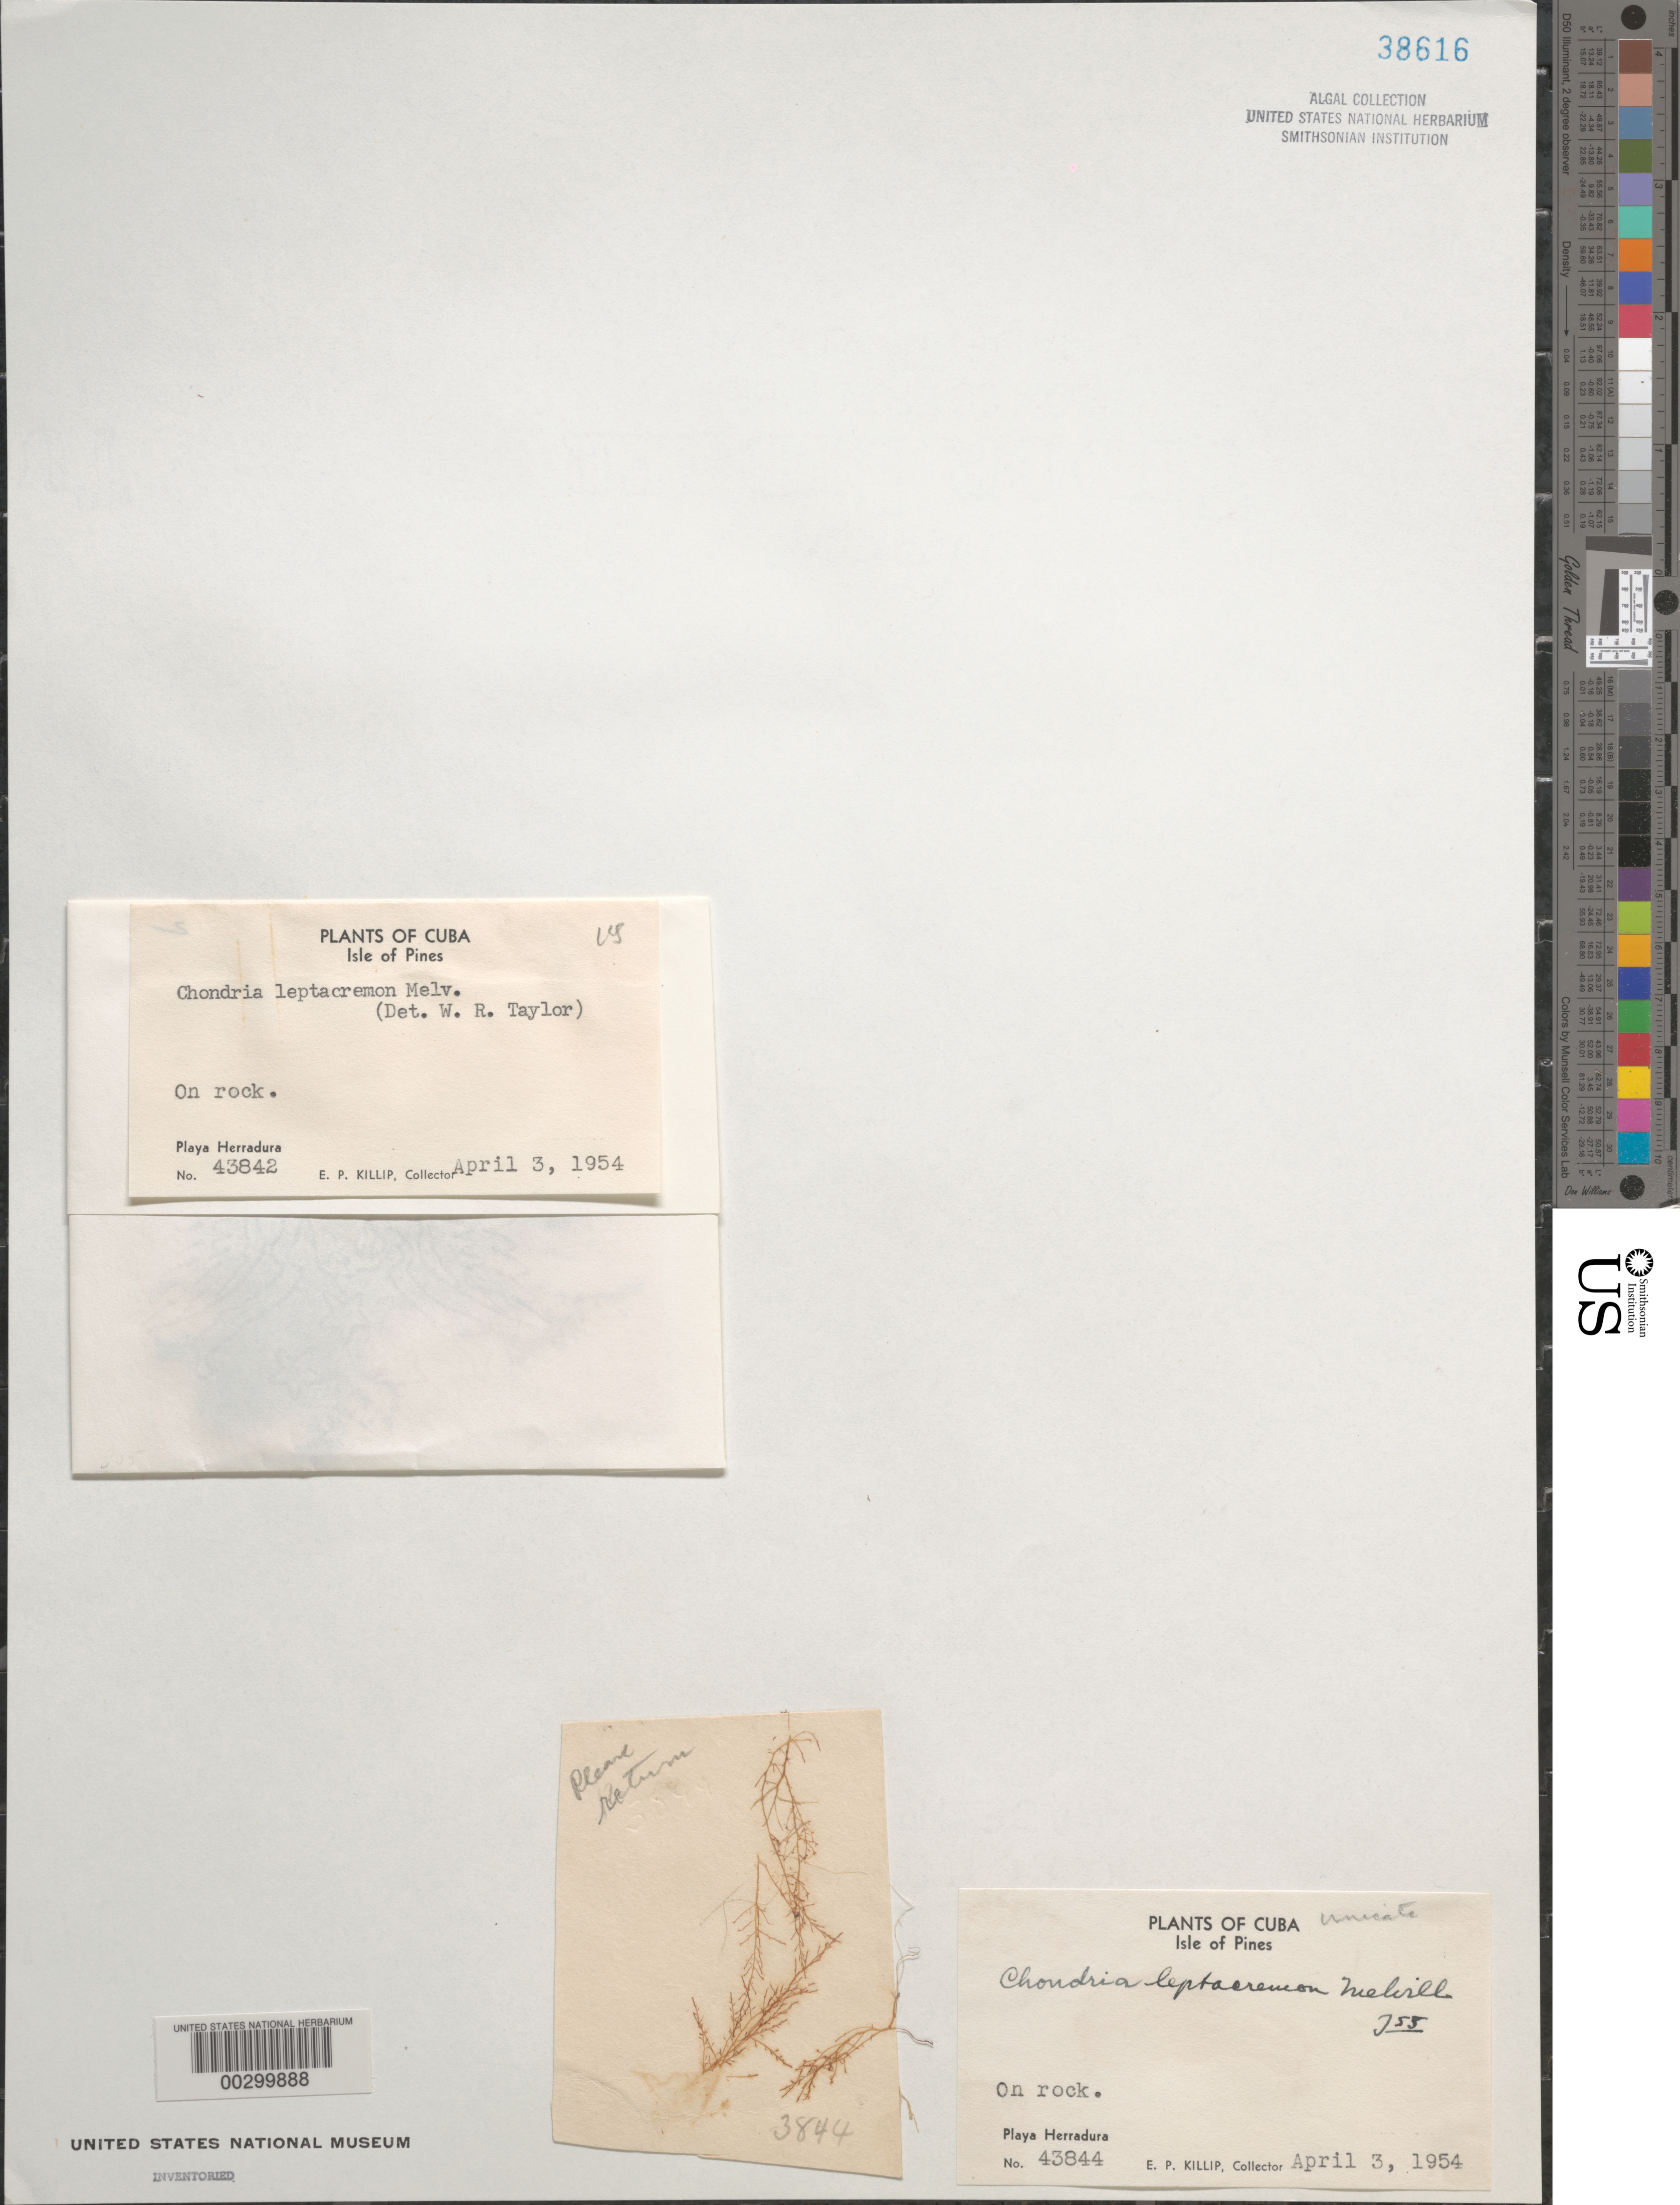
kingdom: Plantae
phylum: Rhodophyta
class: Florideophyceae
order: Ceramiales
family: Rhodomelaceae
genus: Chondria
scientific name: Chondria leptacremon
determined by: Taylor, William R.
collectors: E. P. Killip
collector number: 43842 & 43844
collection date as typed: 03 Apr 1954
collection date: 1954-04-03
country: Cuba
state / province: Isla de La Juventud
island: Isla de la Juventud (Isle of Pines)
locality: Playa Herradura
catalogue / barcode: US 38616